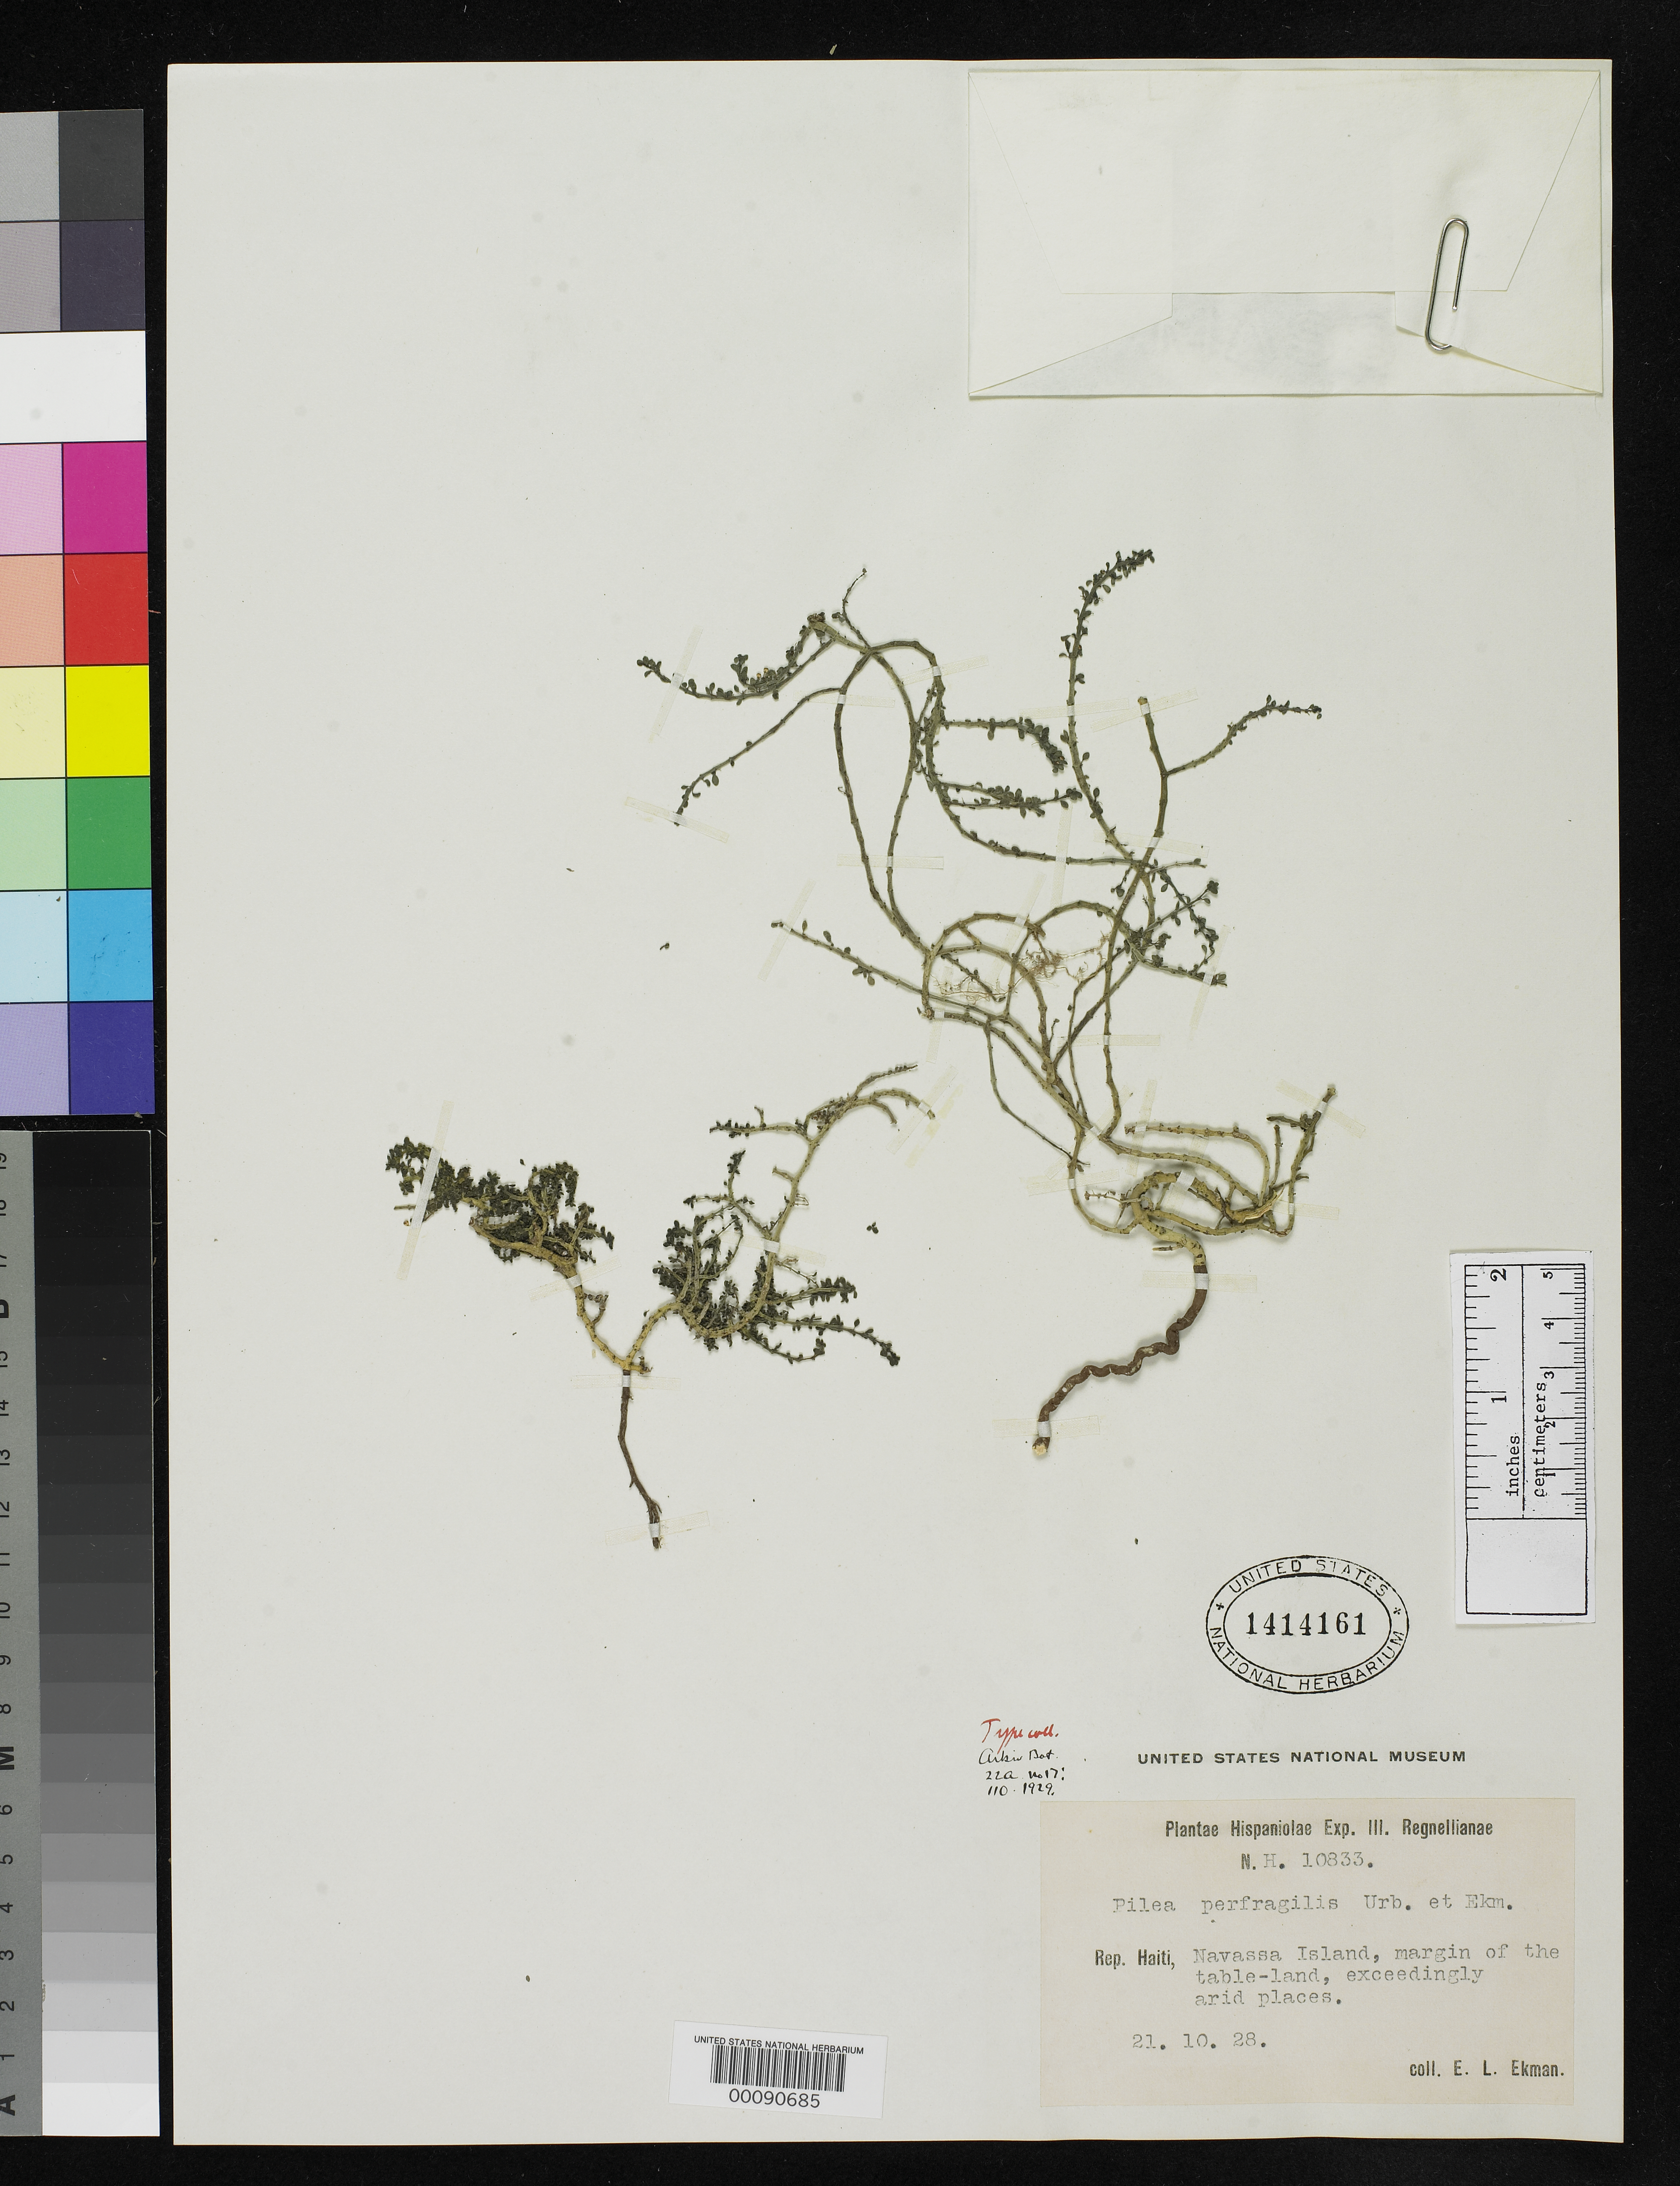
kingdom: Plantae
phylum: Tracheophyta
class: Magnoliopsida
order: Rosales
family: Urticaceae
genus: Pilea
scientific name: Pilea perfragilis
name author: Ekman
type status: Isotype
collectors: E. L. Ekman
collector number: H 10833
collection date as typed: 21 Oct 1928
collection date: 1928-10-21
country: Navassa Island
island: Navassa Island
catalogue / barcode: US 1414161